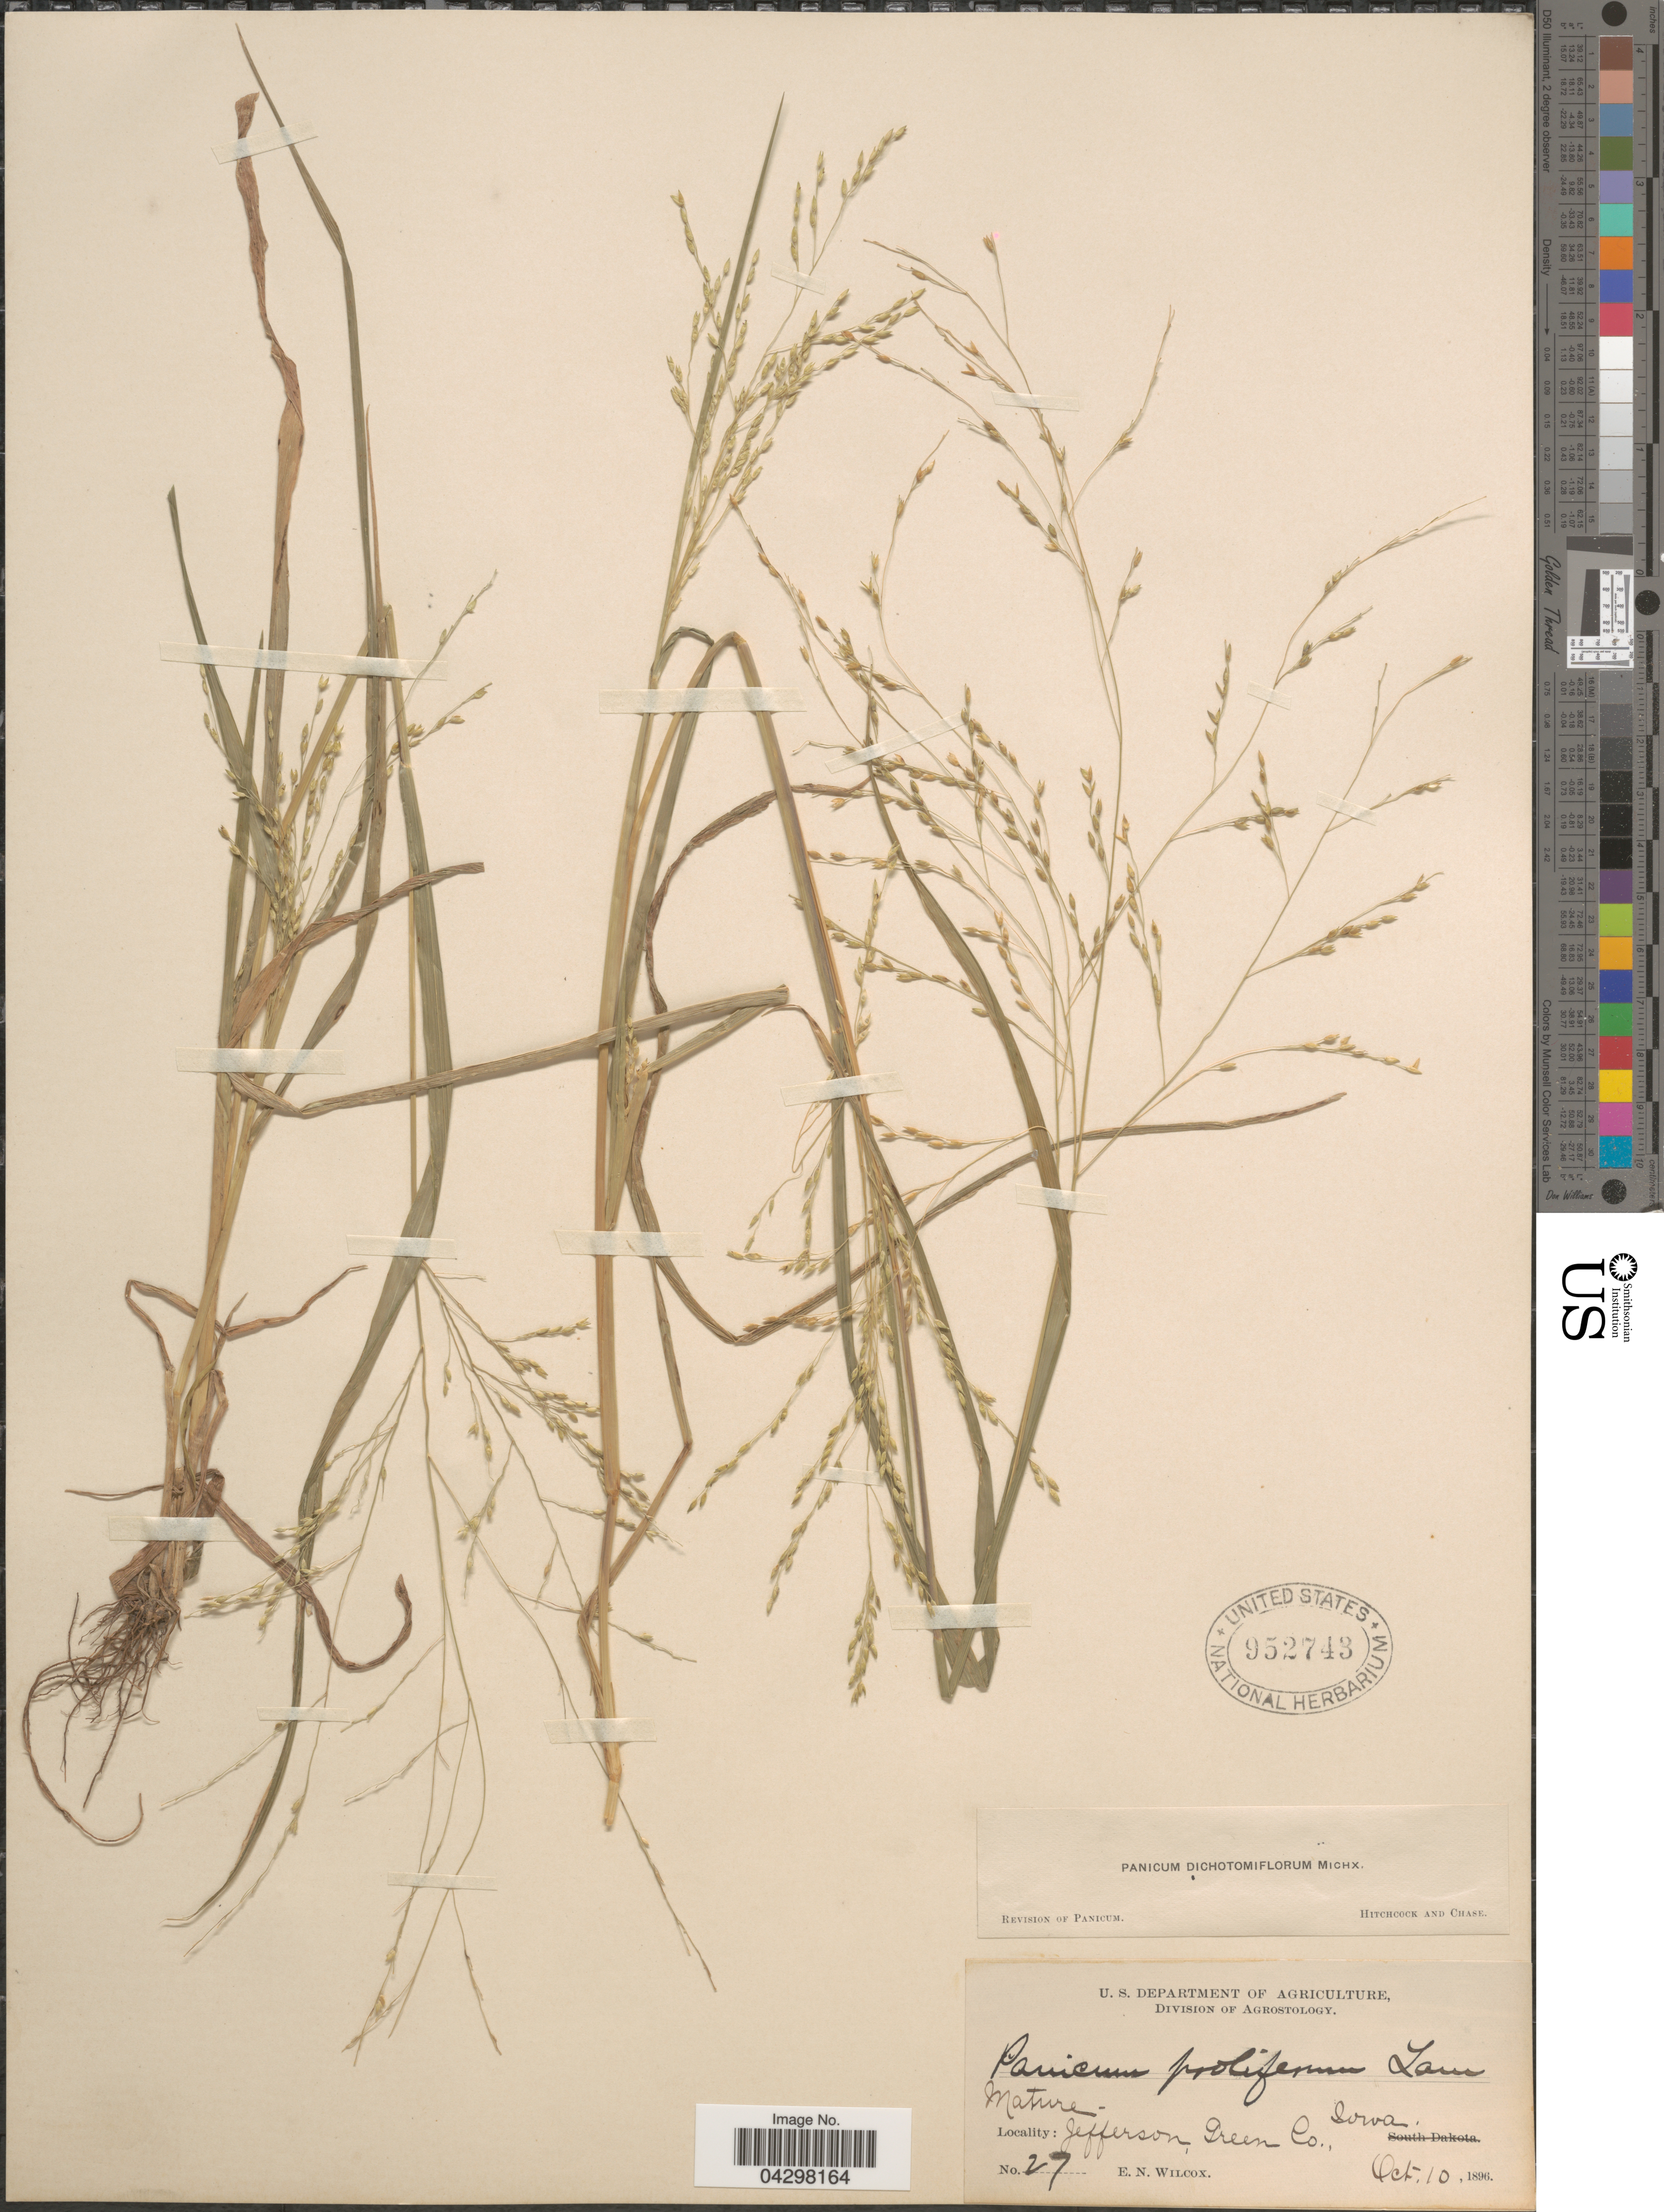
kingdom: Plantae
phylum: Tracheophyta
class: Liliopsida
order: Poales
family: Poaceae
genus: Panicum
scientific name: Panicum dichotomiflorum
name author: Michx.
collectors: E. Wilcox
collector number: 27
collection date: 1896-10-10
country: United States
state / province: Iowa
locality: Jefferson, Green Co.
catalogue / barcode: US 952743